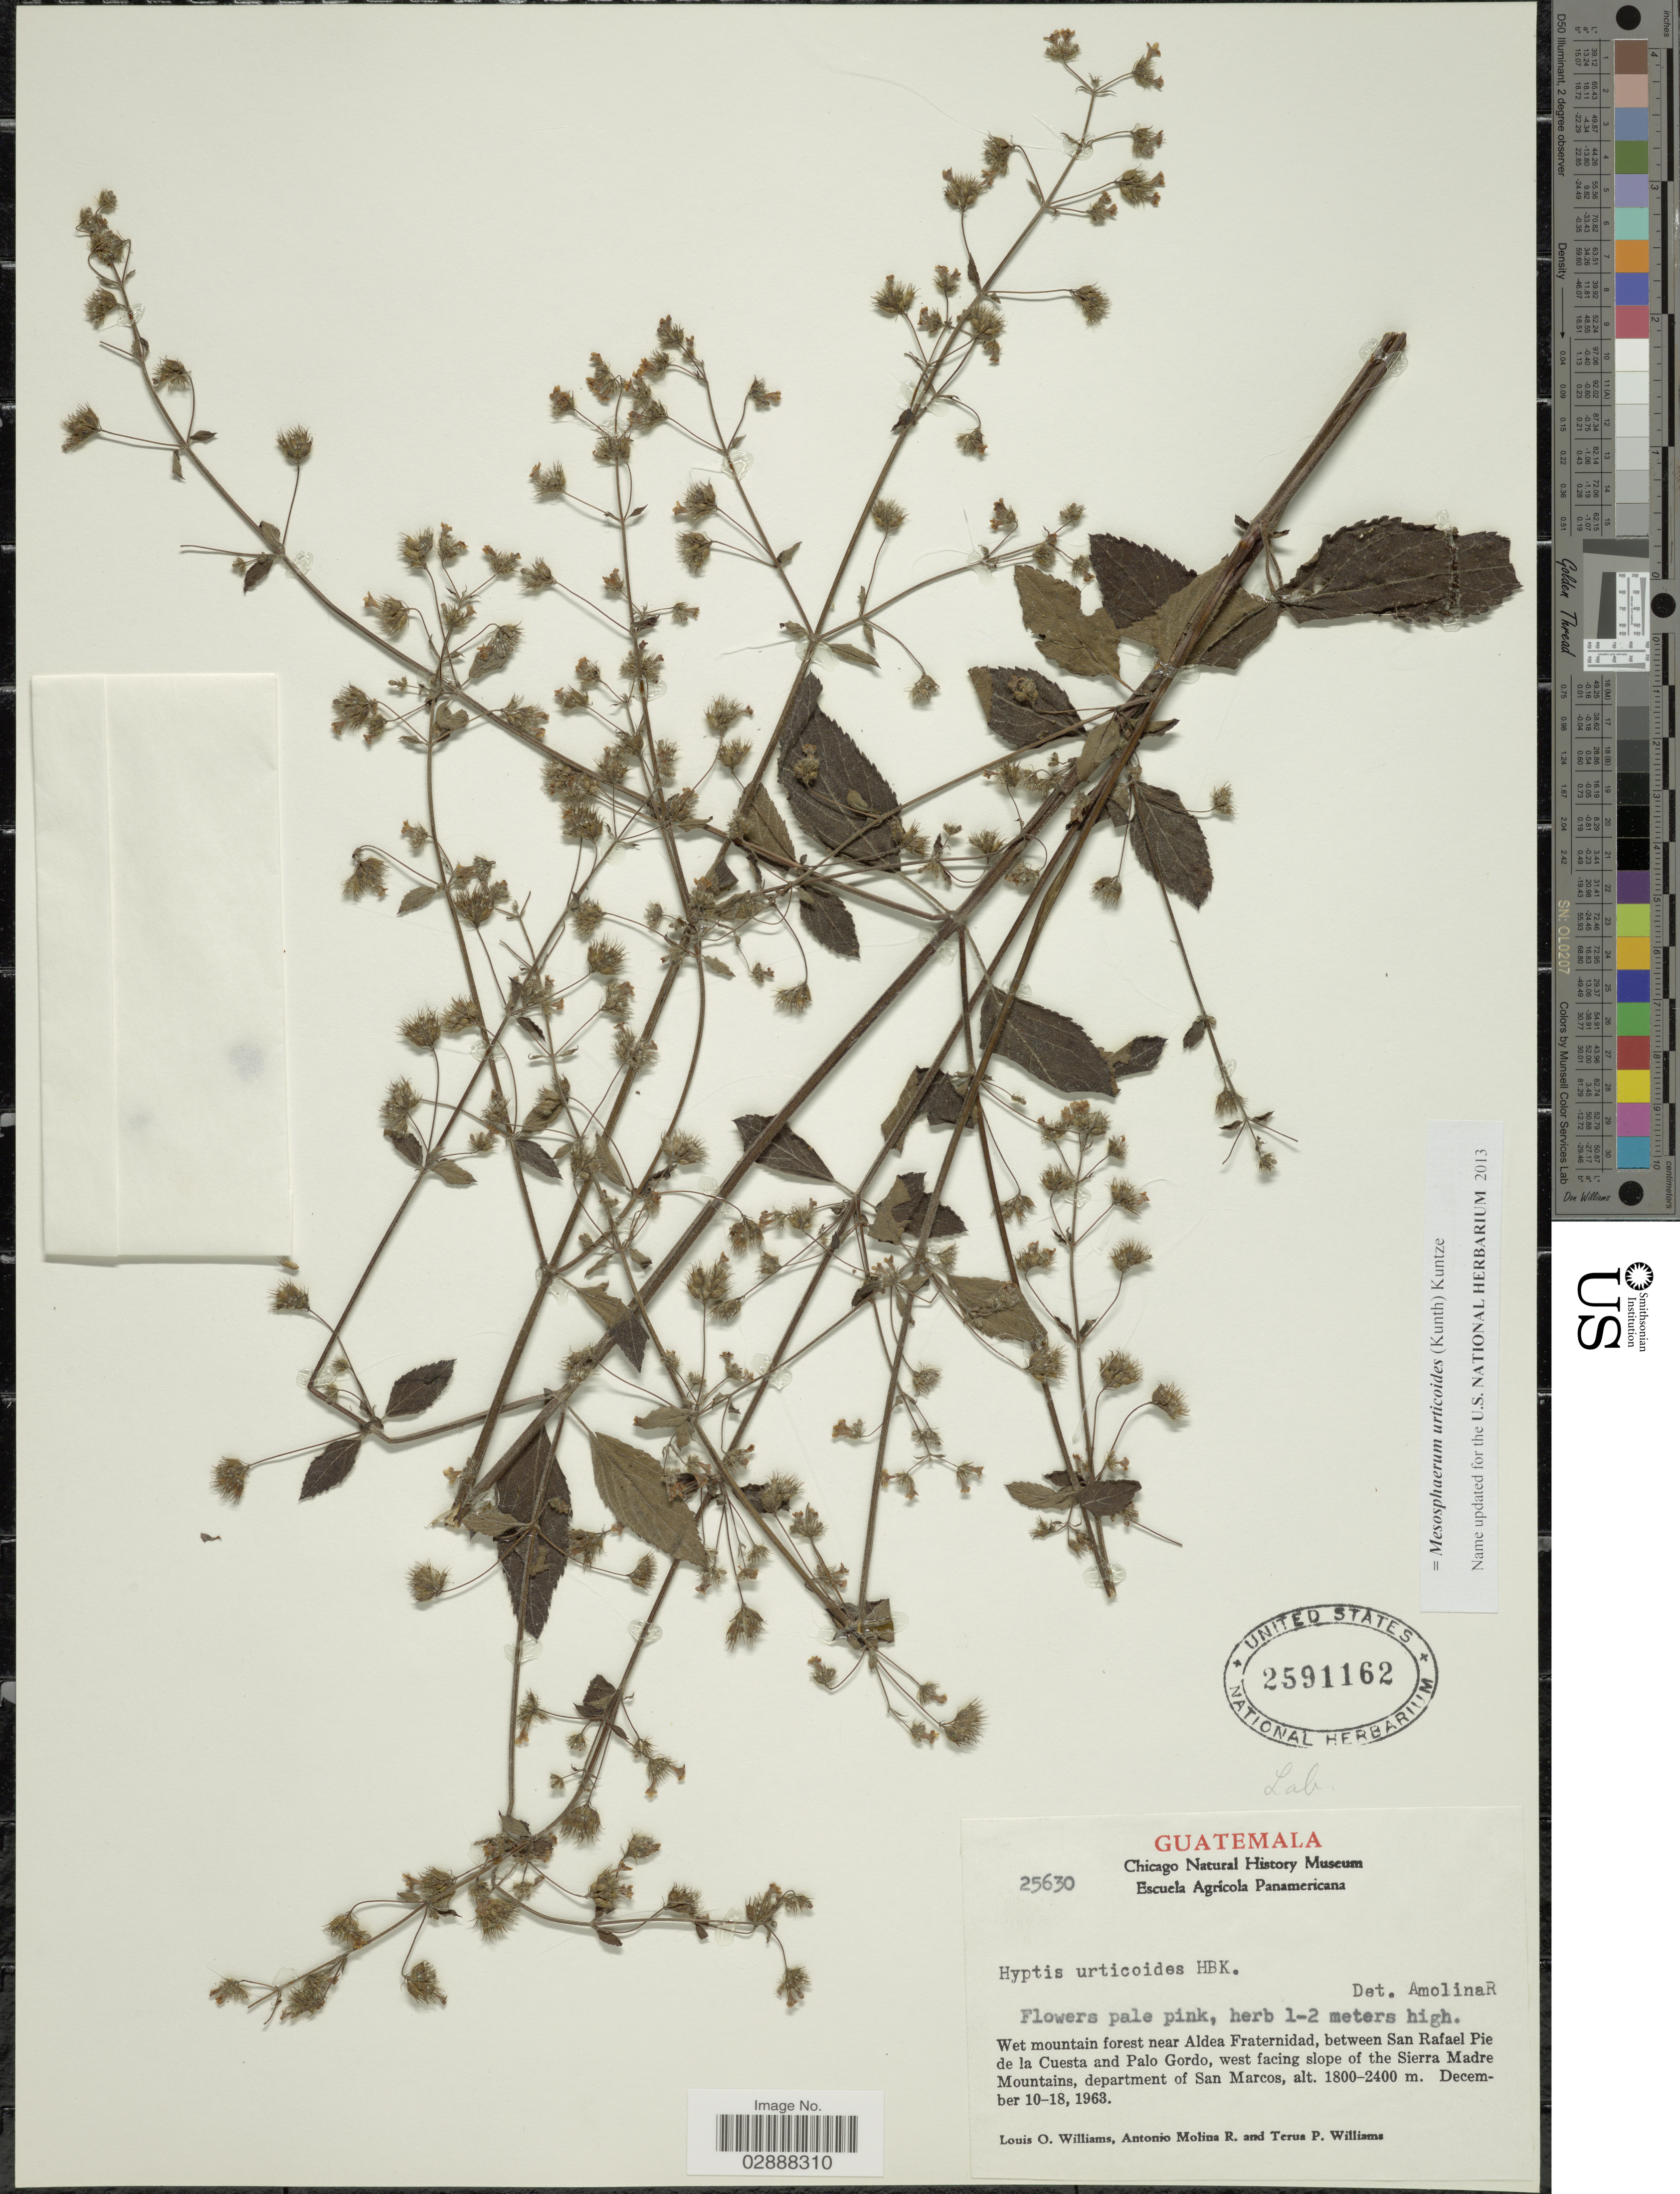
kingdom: Plantae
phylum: Tracheophyta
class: Magnoliopsida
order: Lamiales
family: Lamiaceae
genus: Mesosphaerum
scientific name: Mesosphaerum urticoides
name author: (Kunth) Kuntze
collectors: L. O. Williams, A. Molina R. & T. Williams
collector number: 25630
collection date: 1963-12-10/1963-12-18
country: Guatemala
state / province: San Marcos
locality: Wet mountain forest near Aldea Fraternidad, between San Rafael Pie de la Cuesta and Palo Gordo, west facing slope of the Sierra Madre Mountains, department of San Marcos.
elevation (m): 1800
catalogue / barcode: US 2591162